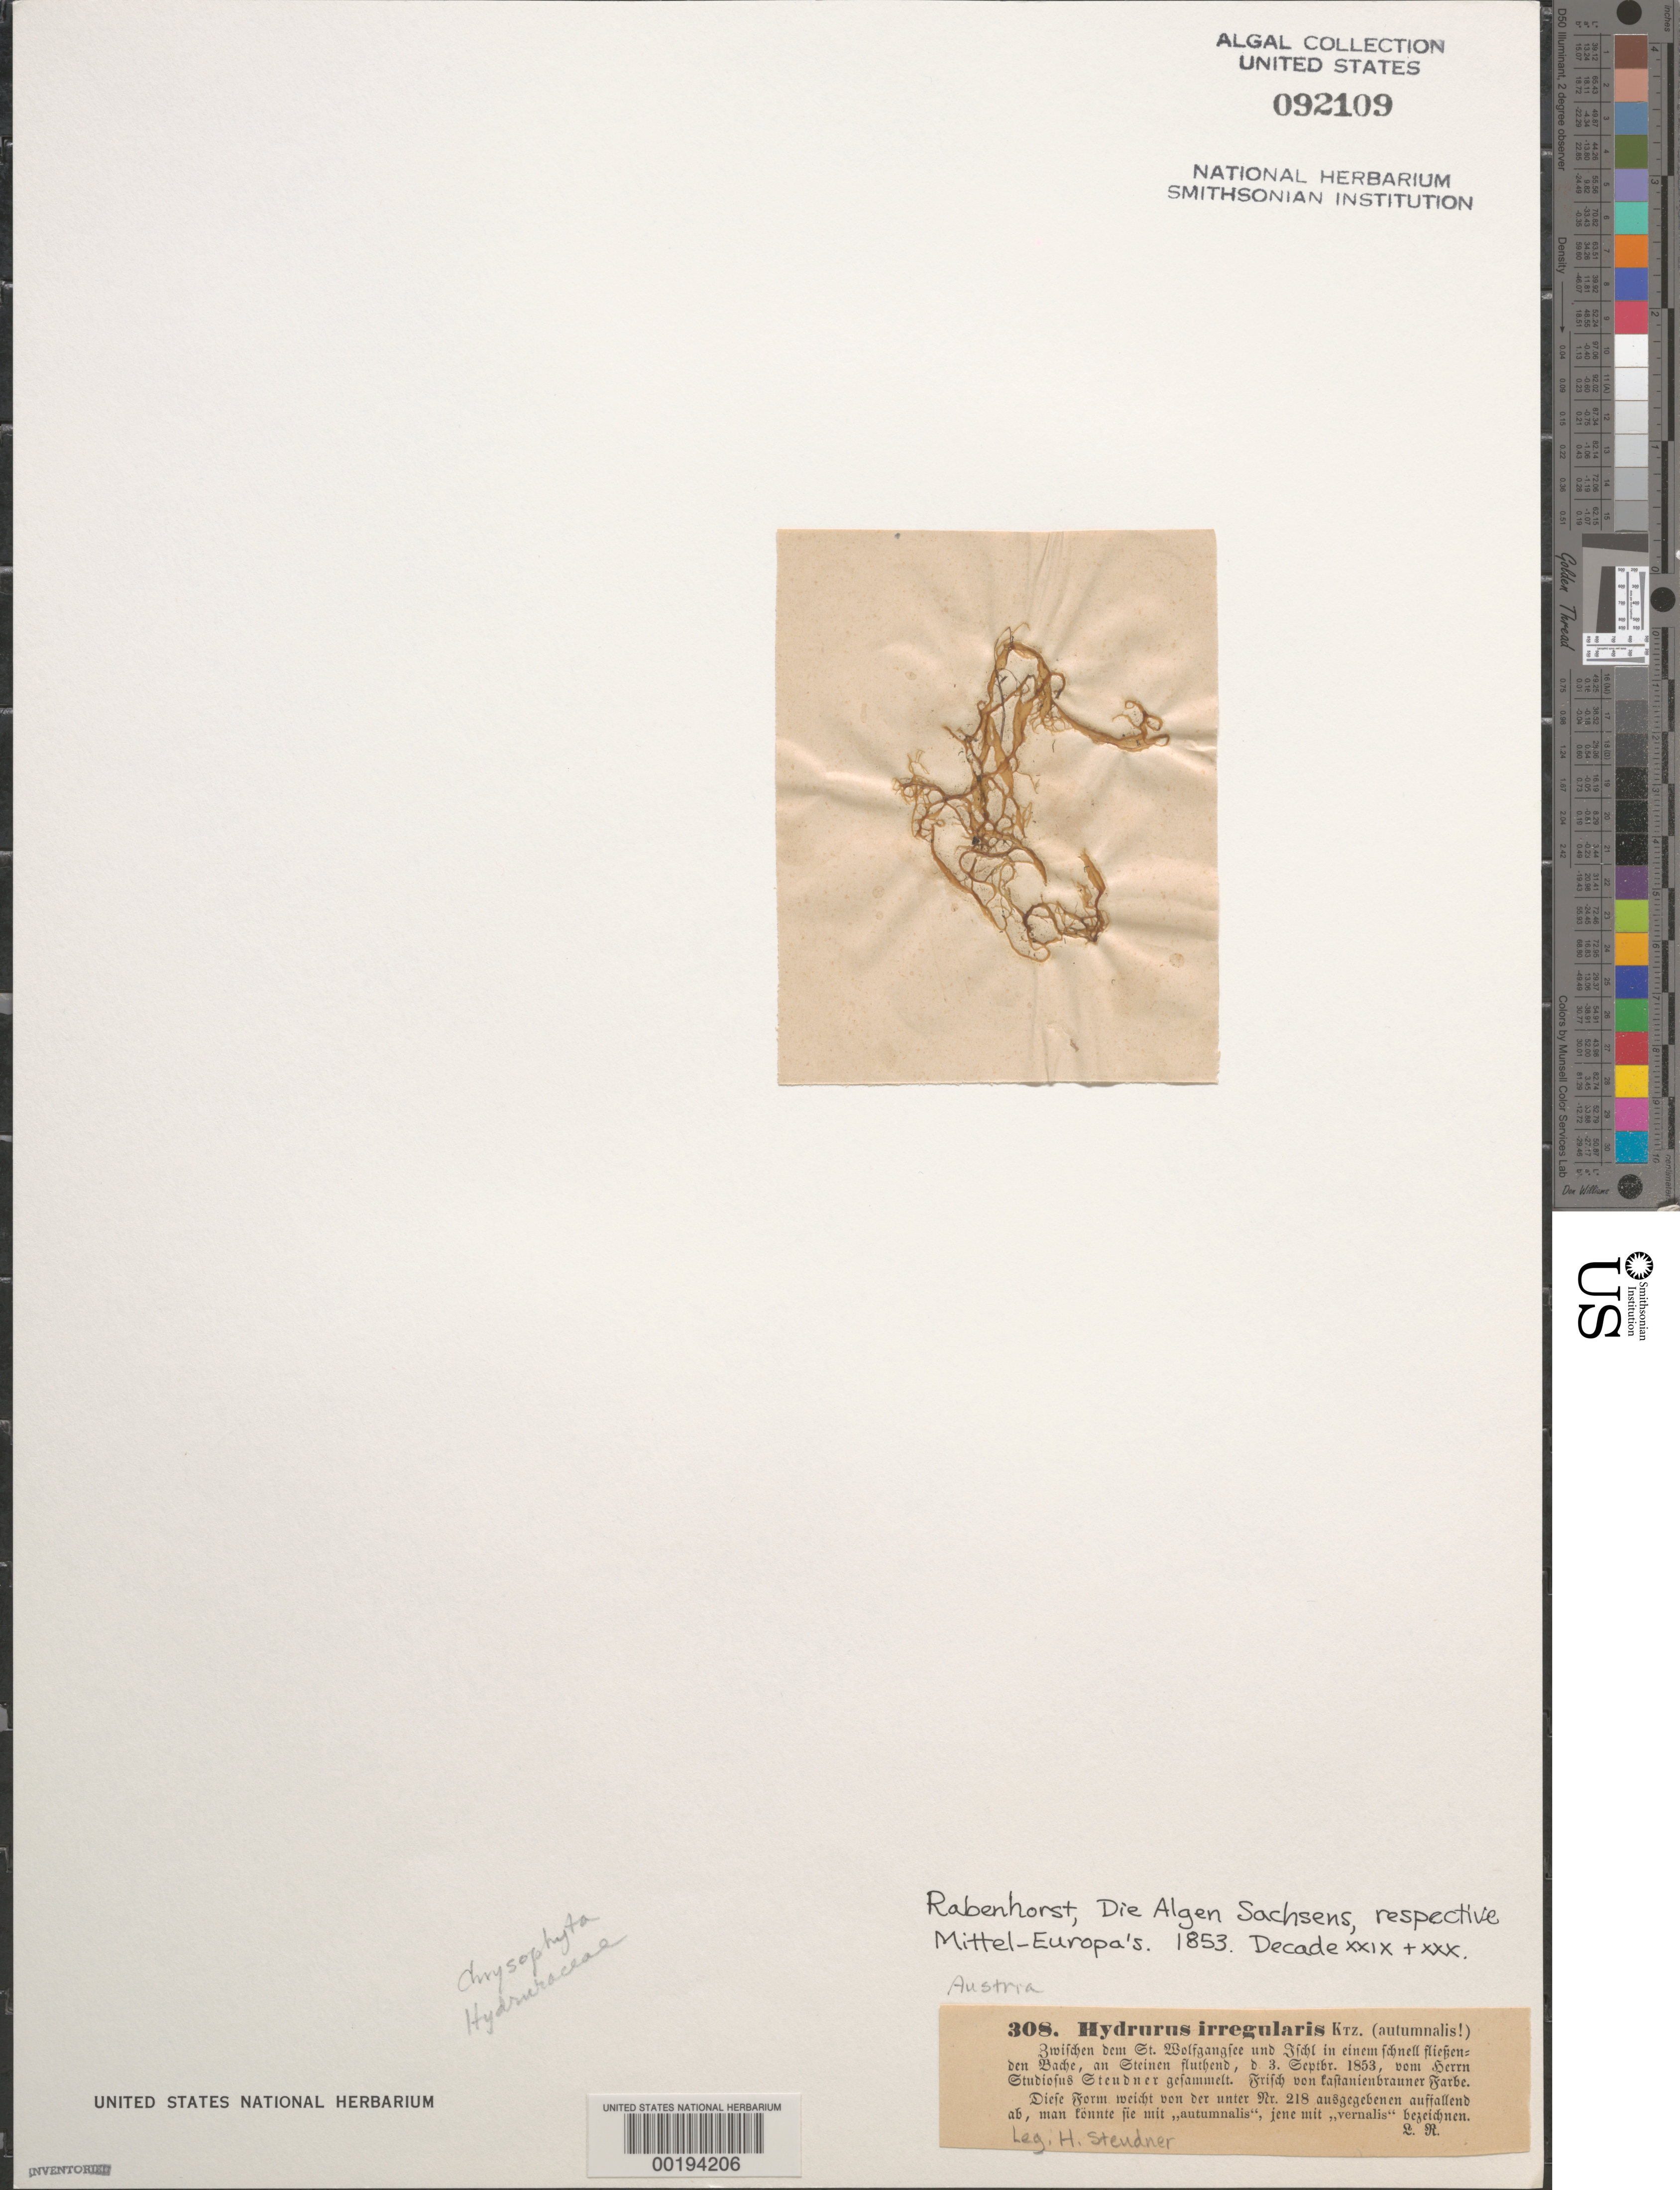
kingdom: Chromista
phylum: Ochrophyta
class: Chrysophyceae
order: Hydrurales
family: Hydruraceae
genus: Hydrurus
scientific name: Hydrurus irregularis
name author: Kütz.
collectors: S. Steudner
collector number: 308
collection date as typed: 03 Sep 1853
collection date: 1853-09-03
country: Austria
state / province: Oberosterreich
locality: Between St. Wolfgangsee and Ischl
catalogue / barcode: US 92109